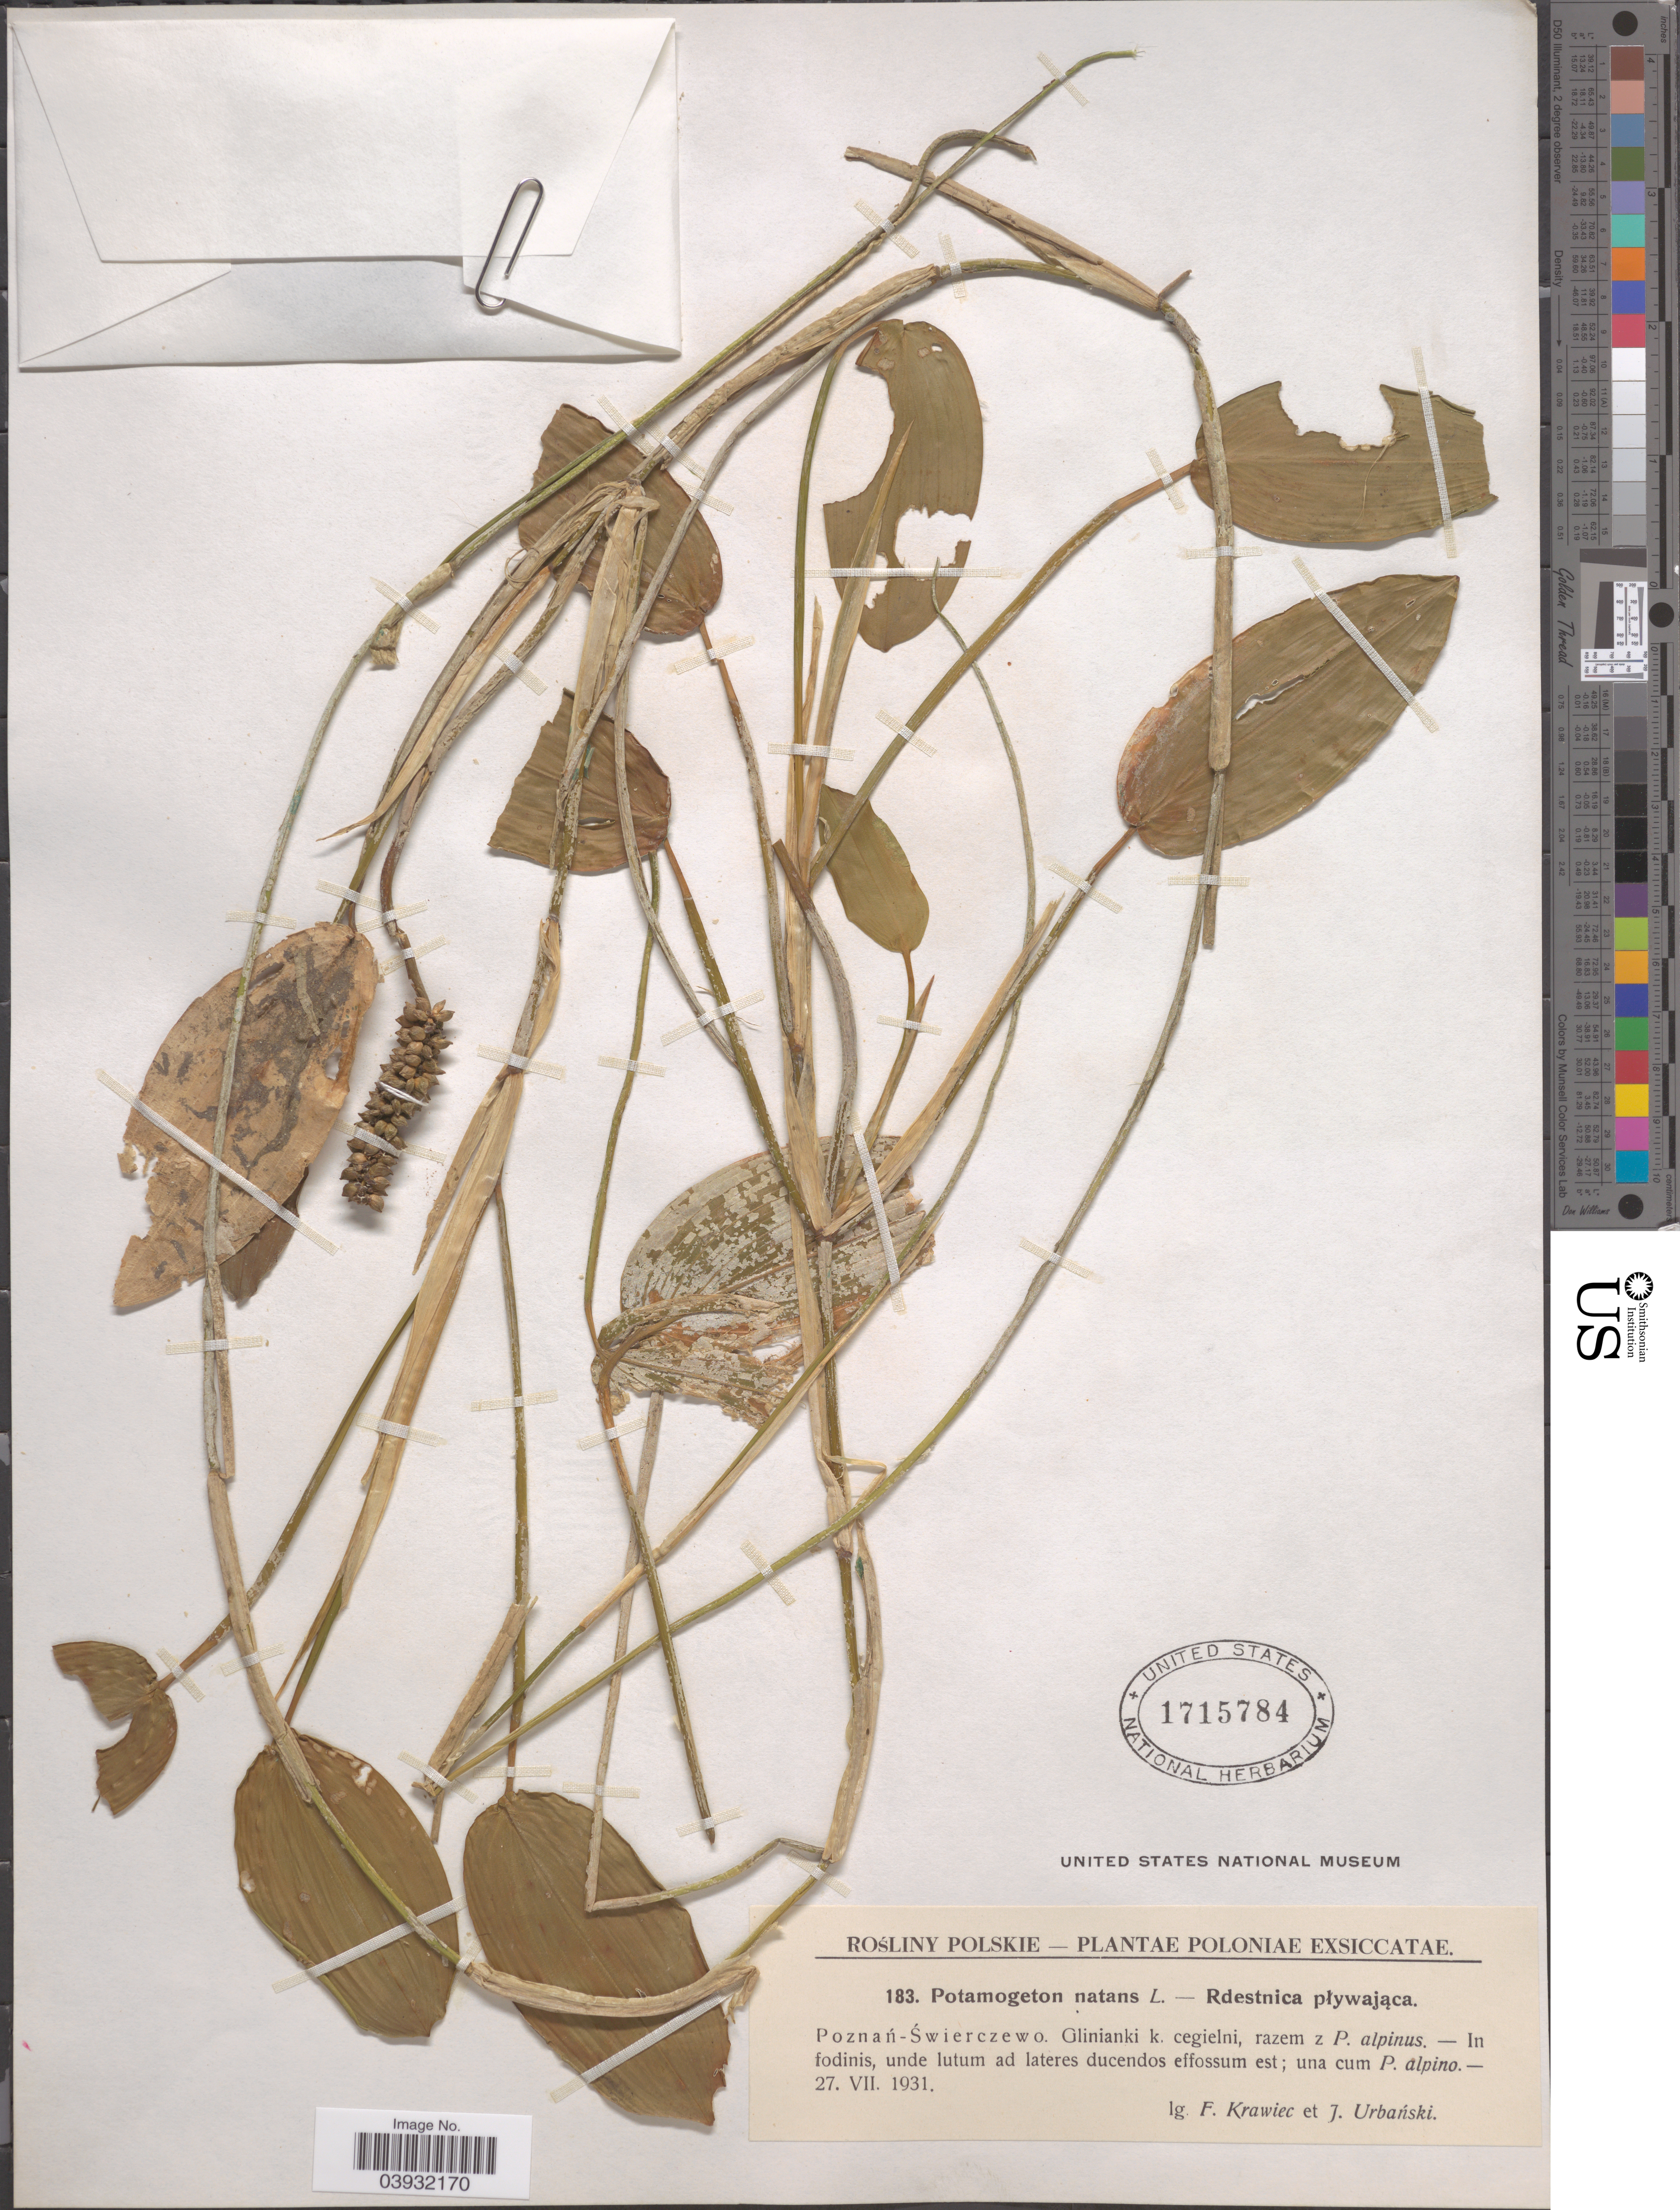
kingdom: Plantae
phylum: Tracheophyta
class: Liliopsida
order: Alismatales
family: Potamogetonaceae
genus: Potamogeton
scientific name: Potamogeton natans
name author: L.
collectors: F. Krawiec & J. Urbanski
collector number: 183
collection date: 1931-07-27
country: Poland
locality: Poloniae. Poznan-Swierczewo.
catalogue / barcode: US 1715784